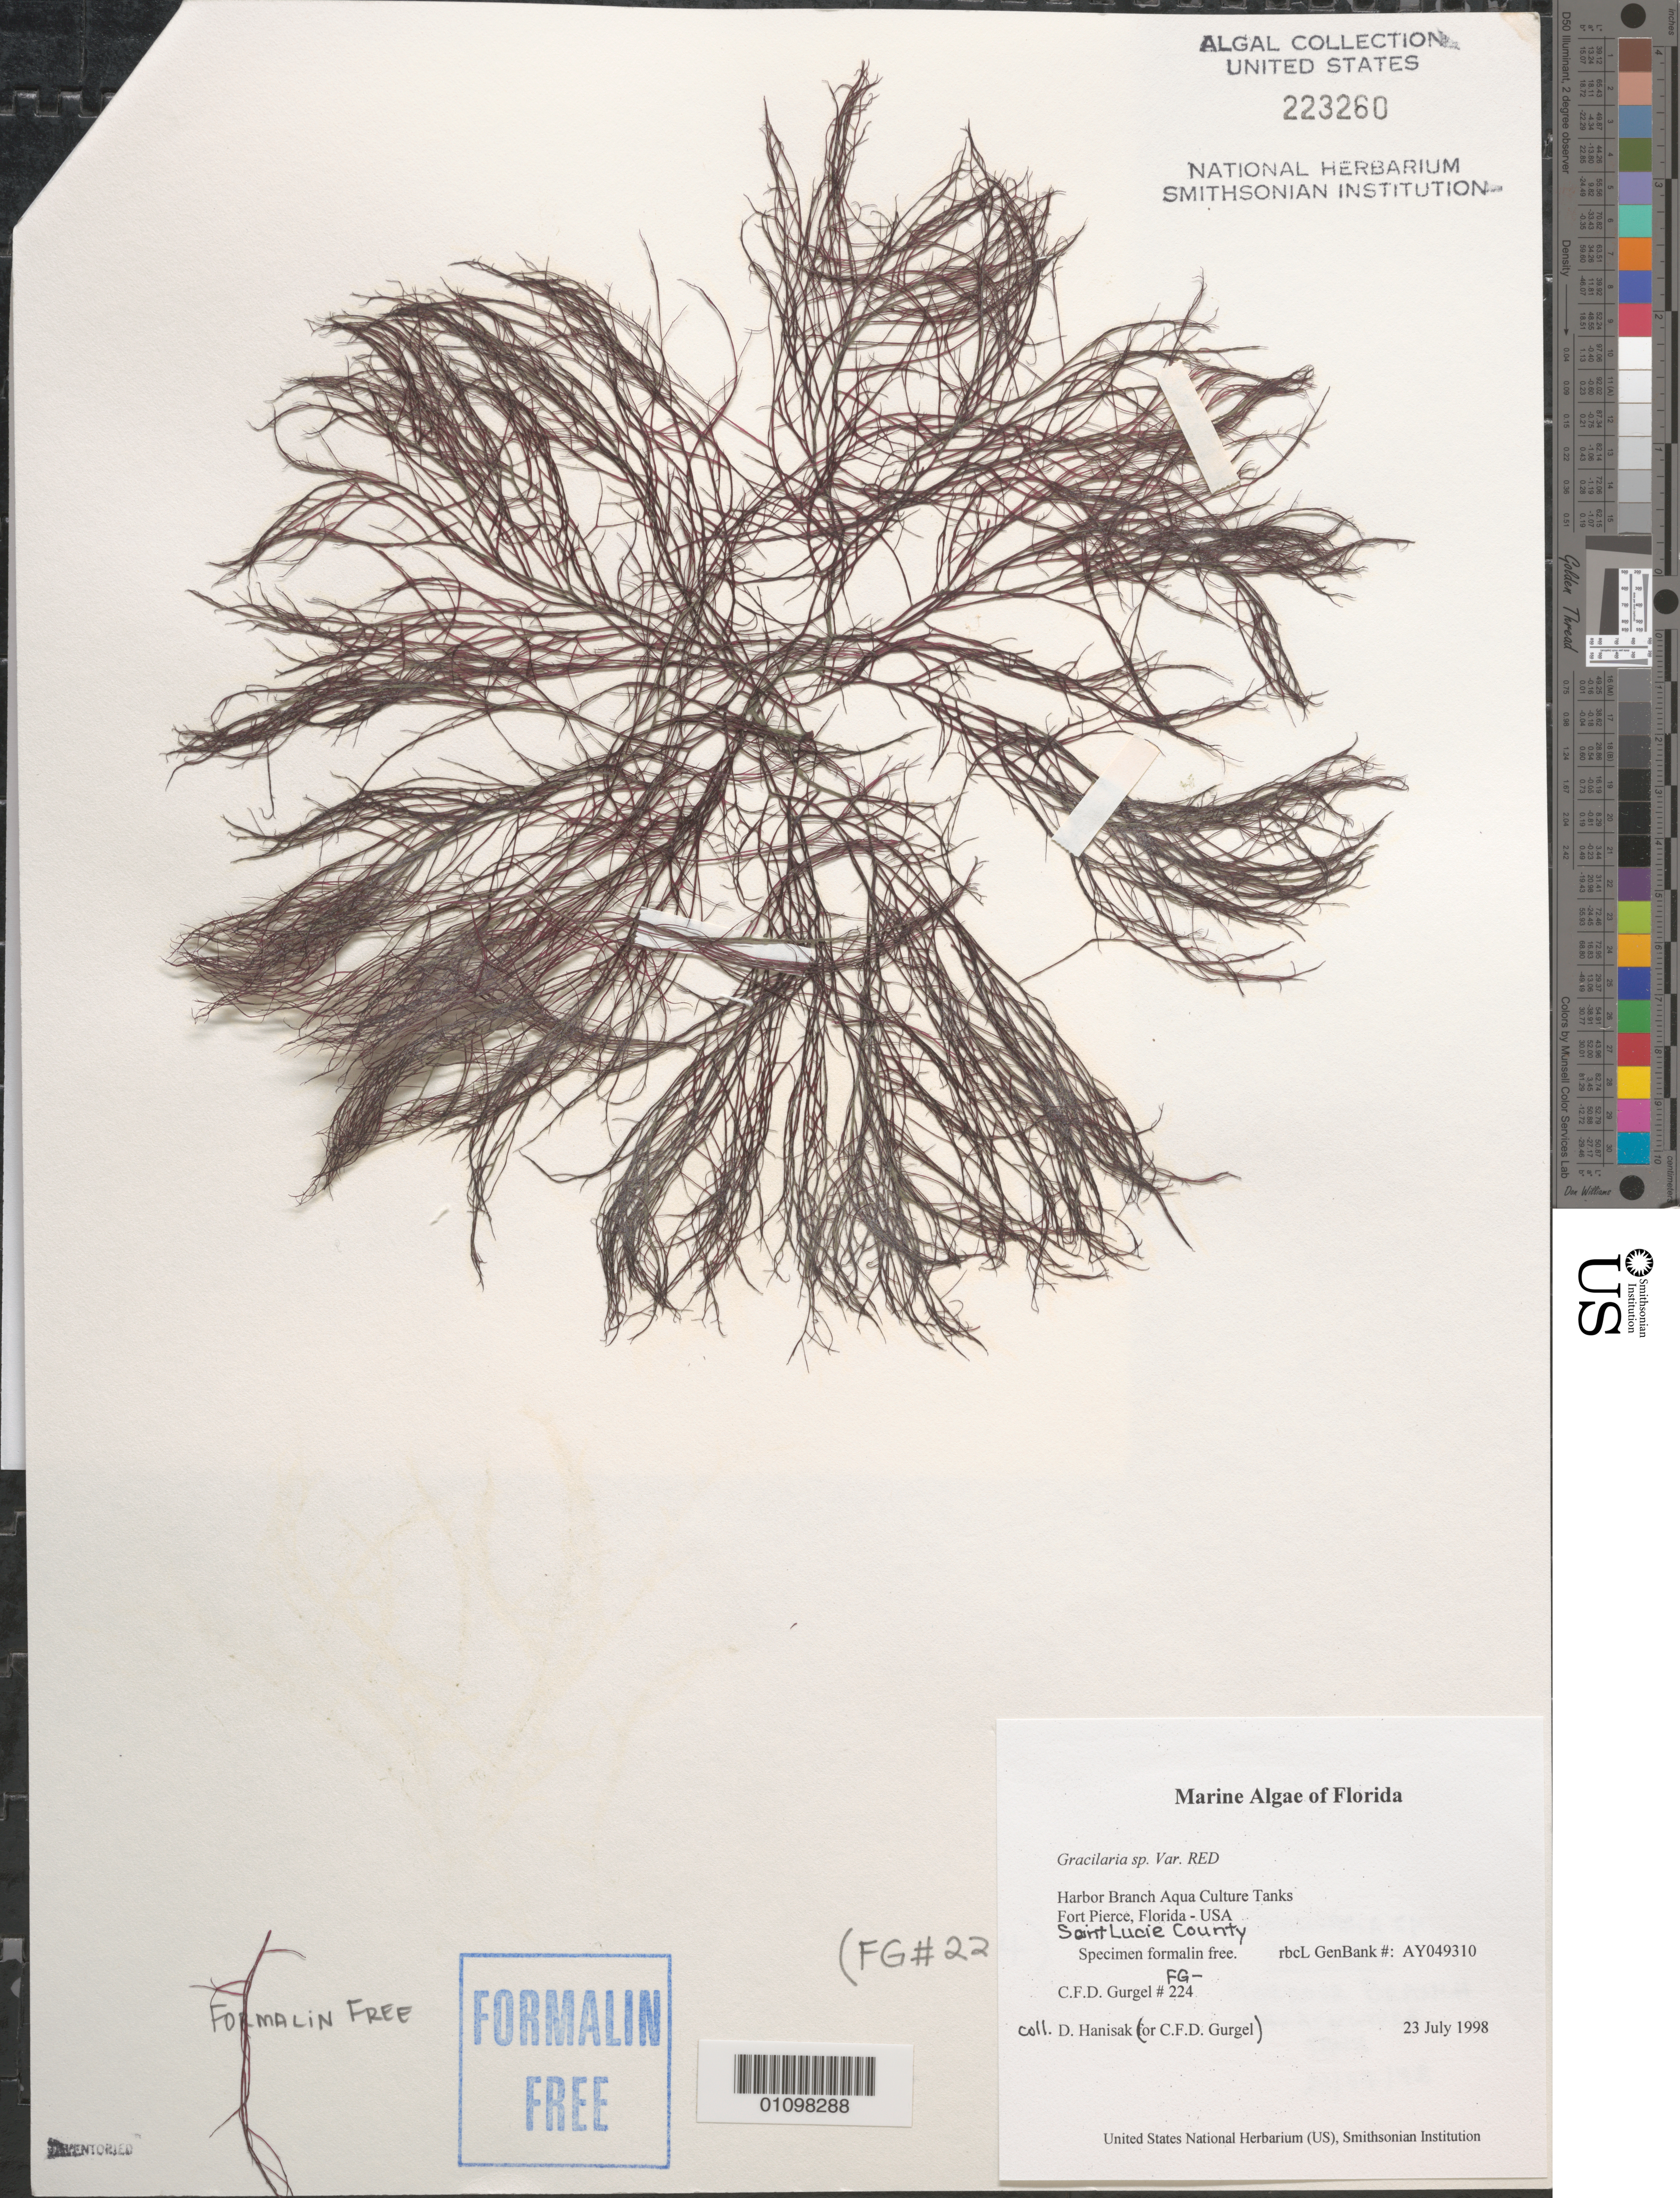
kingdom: Plantae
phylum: Rhodophyta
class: Florideophyceae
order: Gracilariales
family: Gracilariaceae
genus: Gracilaria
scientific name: Gracilaria sp.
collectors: M. Hanisak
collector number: FG-224 & rbcL GenBank AY049310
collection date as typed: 23 Jul 1998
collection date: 1998-07-23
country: United States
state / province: Florida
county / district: Saint Lucie County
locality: Harbor Branch Aqua Culture Tanks, Harbor Branch Oceanographic Institutue, Fort Pierce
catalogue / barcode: US 223260